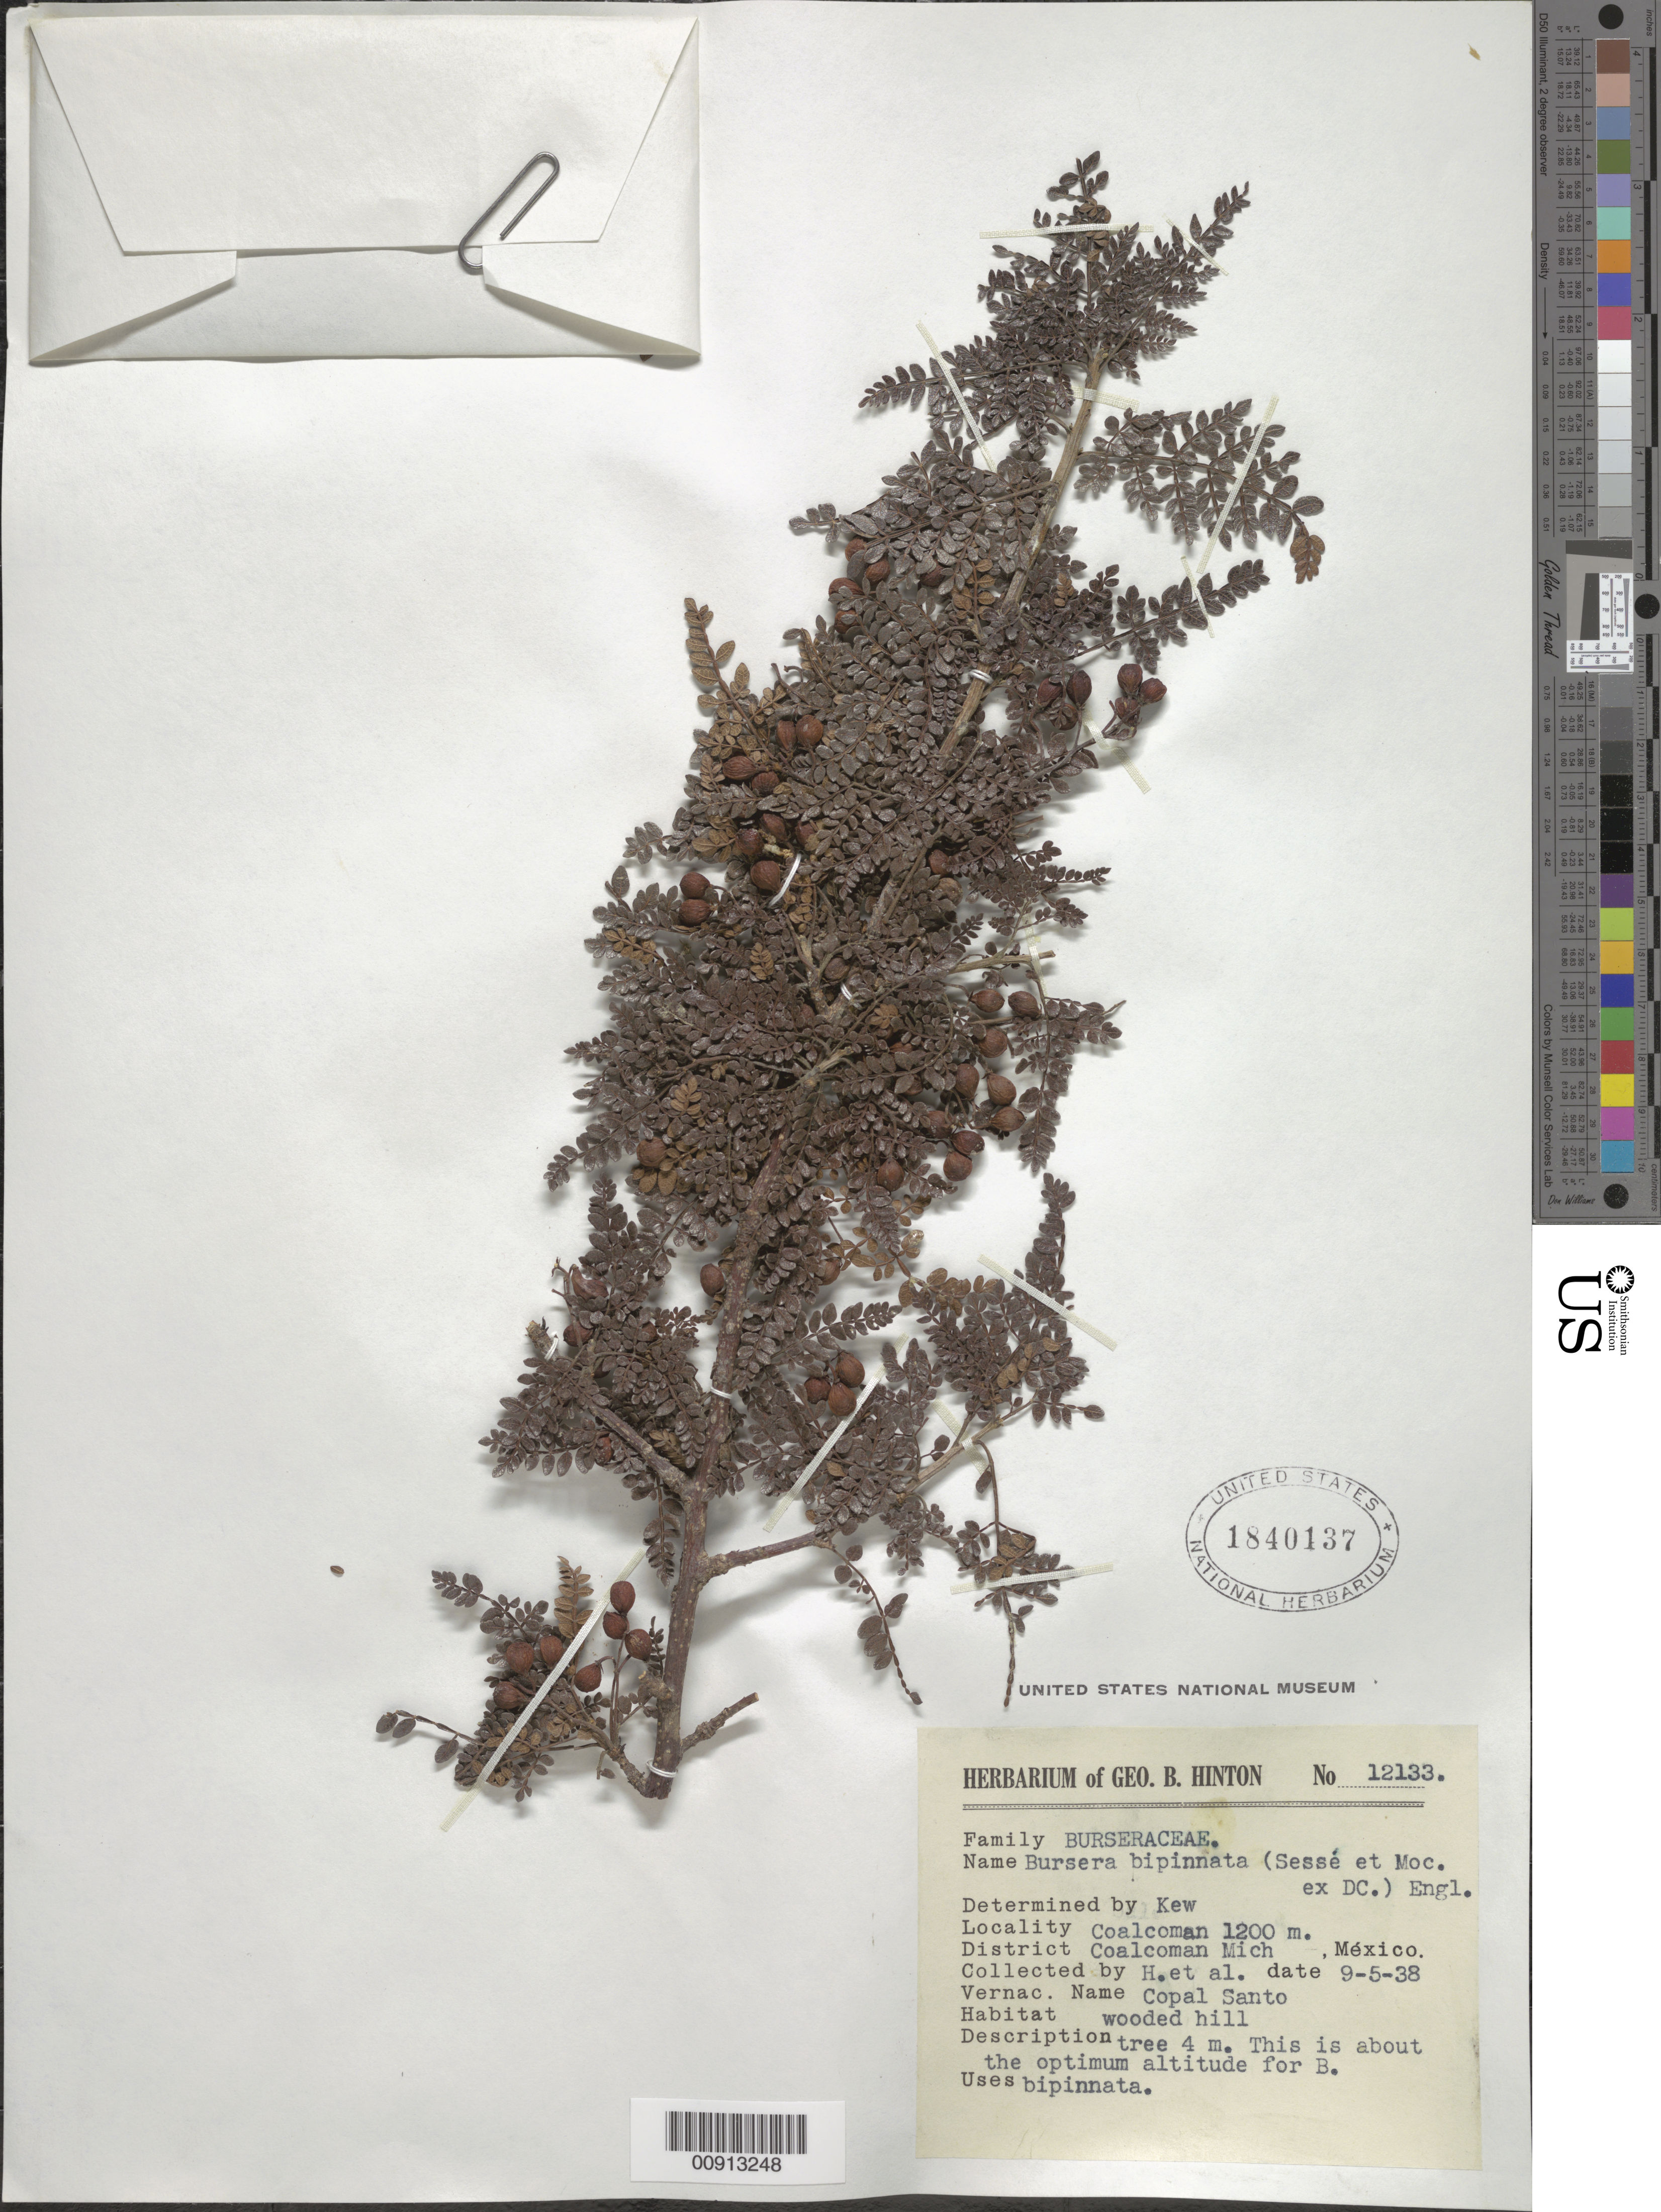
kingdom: Plantae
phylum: Tracheophyta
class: Magnoliopsida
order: Sapindales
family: Burseraceae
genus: Bursera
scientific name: Bursera bipinnata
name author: Engl.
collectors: G. B. Hinton & et al.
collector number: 12133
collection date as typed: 05 Sep 1938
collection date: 1938-09-05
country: Mexico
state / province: Michoacán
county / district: Coalcomán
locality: Coalcomán, District Coalcomán, Michoacán.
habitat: Wooded hill.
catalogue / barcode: US 1840137